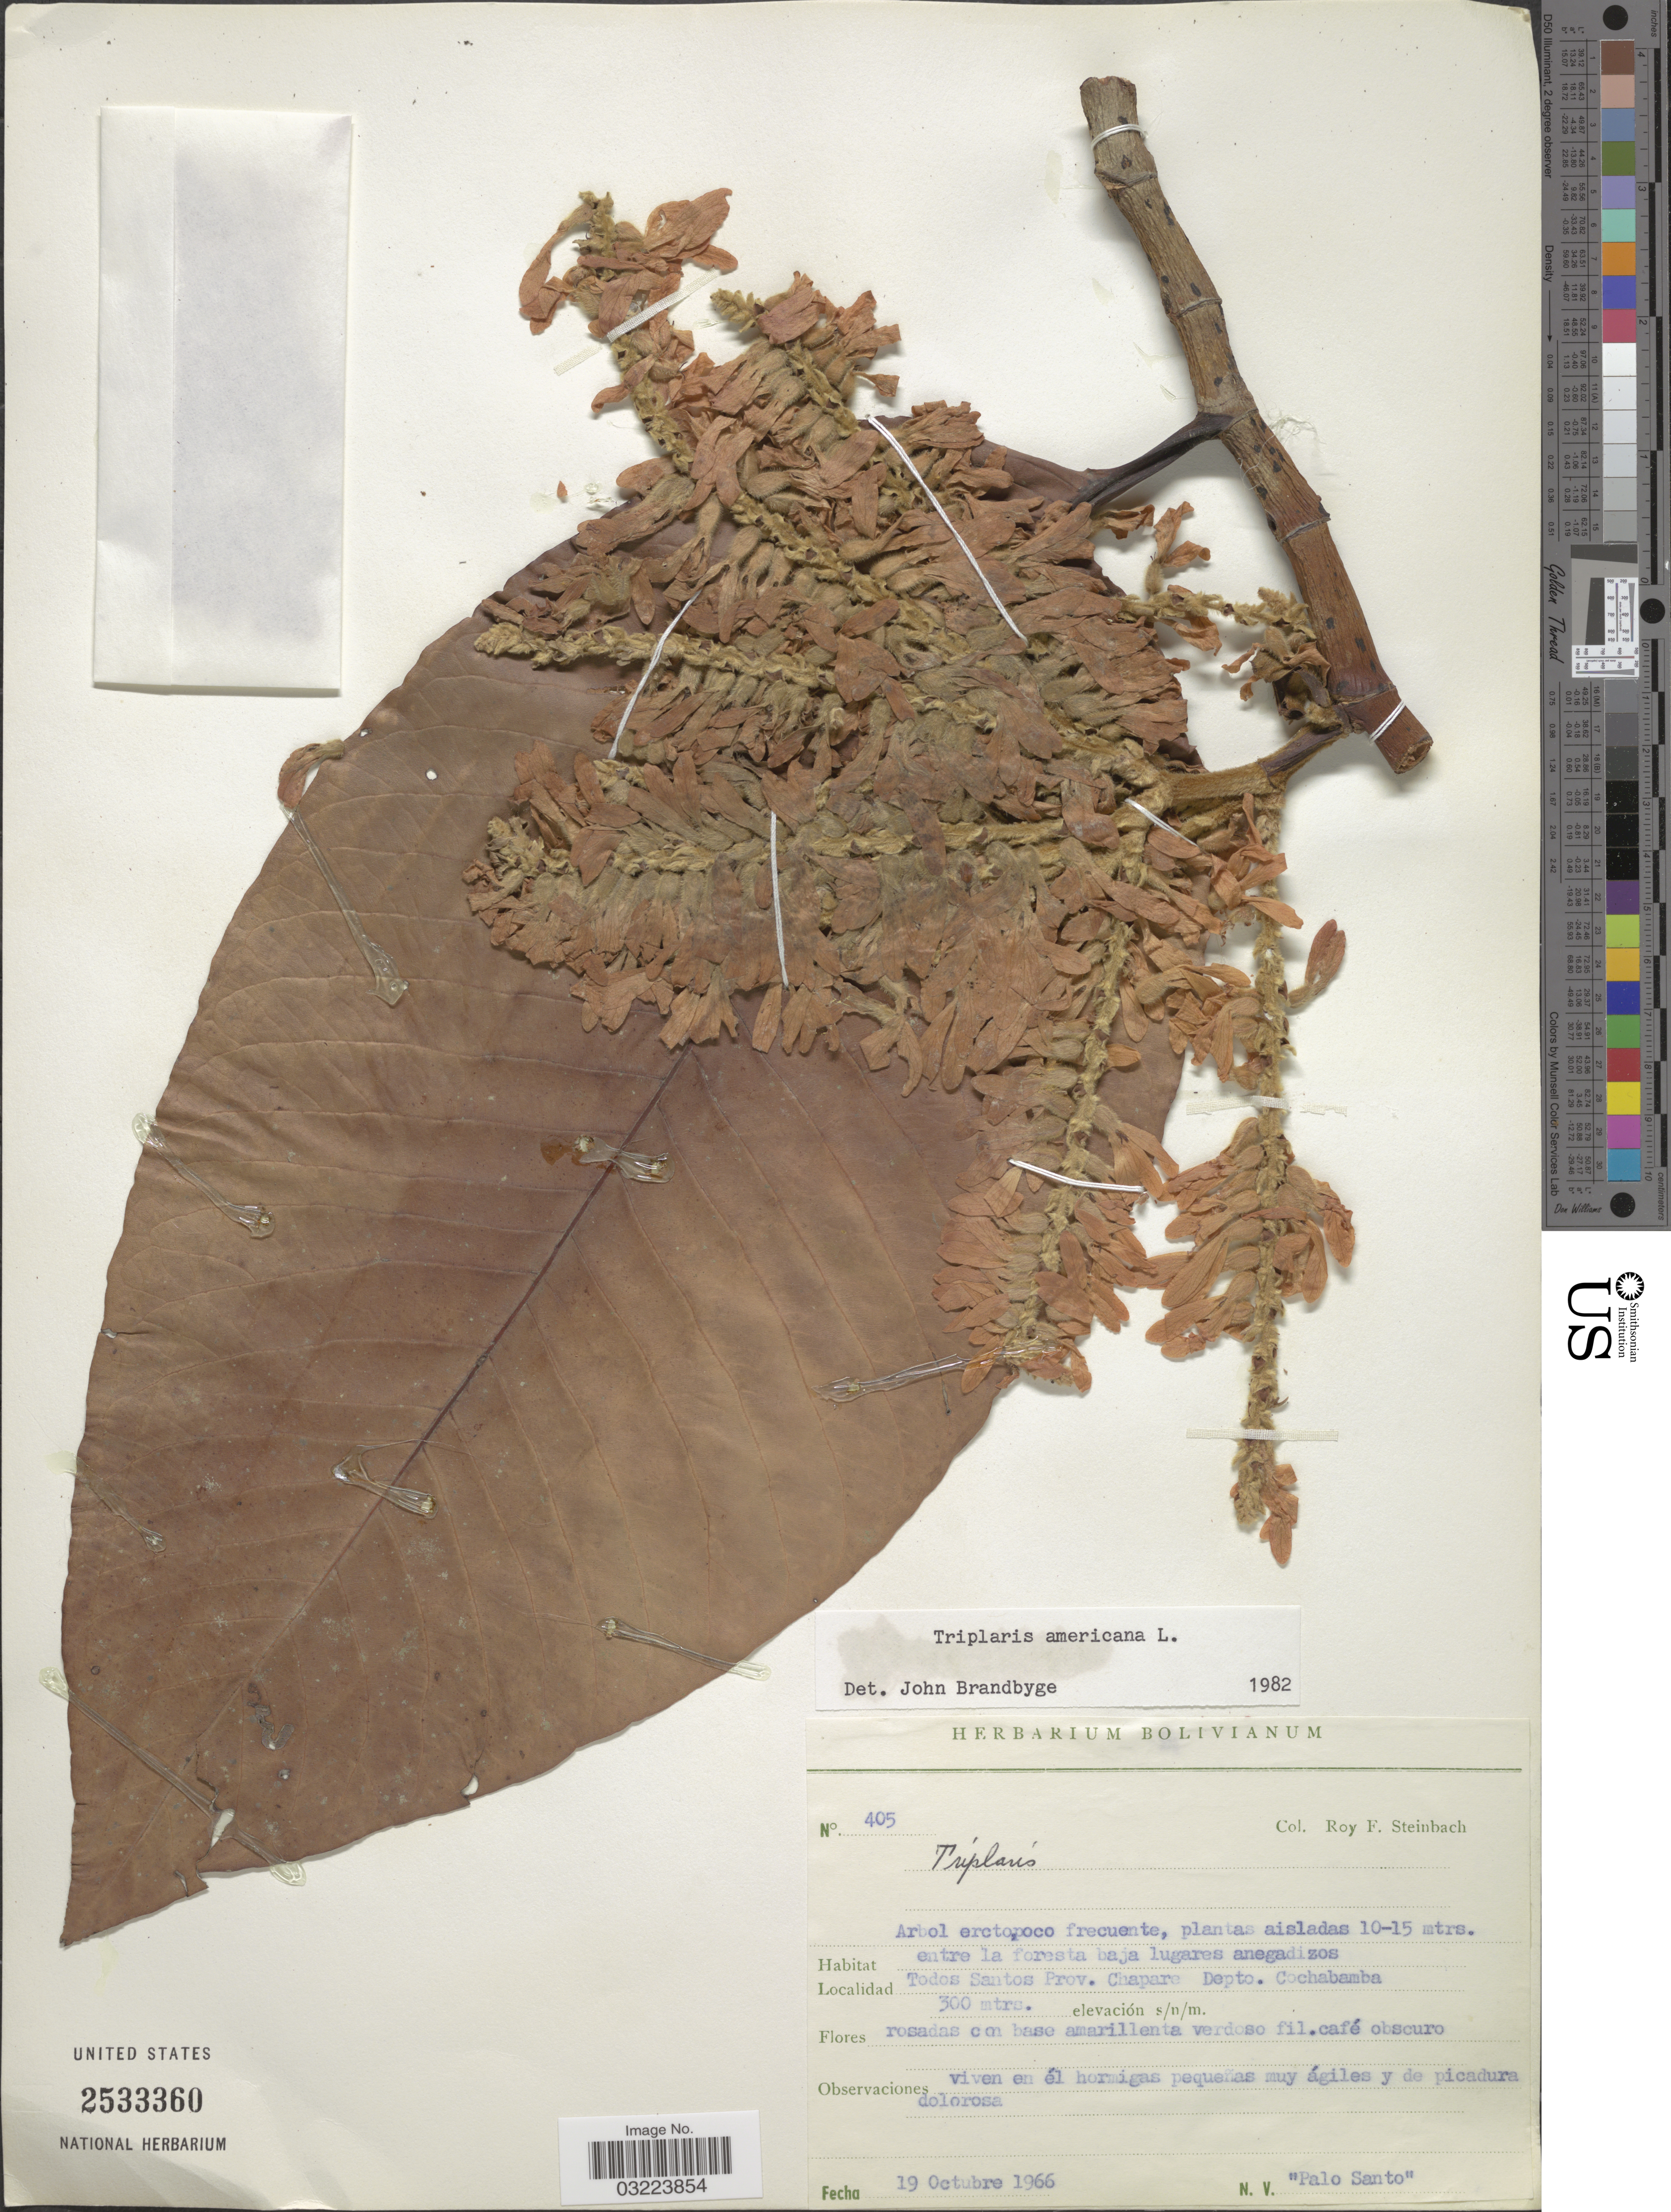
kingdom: Plantae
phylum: Tracheophyta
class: Magnoliopsida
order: Caryophyllales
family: Polygonaceae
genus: Triplaris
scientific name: Triplaris americana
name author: L.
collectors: R. F. Steinbach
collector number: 405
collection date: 1966-10-19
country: Bolivia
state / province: Cochabamba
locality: Todos Santos Prov. Chapare. Depto. Cochabamba.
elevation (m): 300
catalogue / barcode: US 2533360